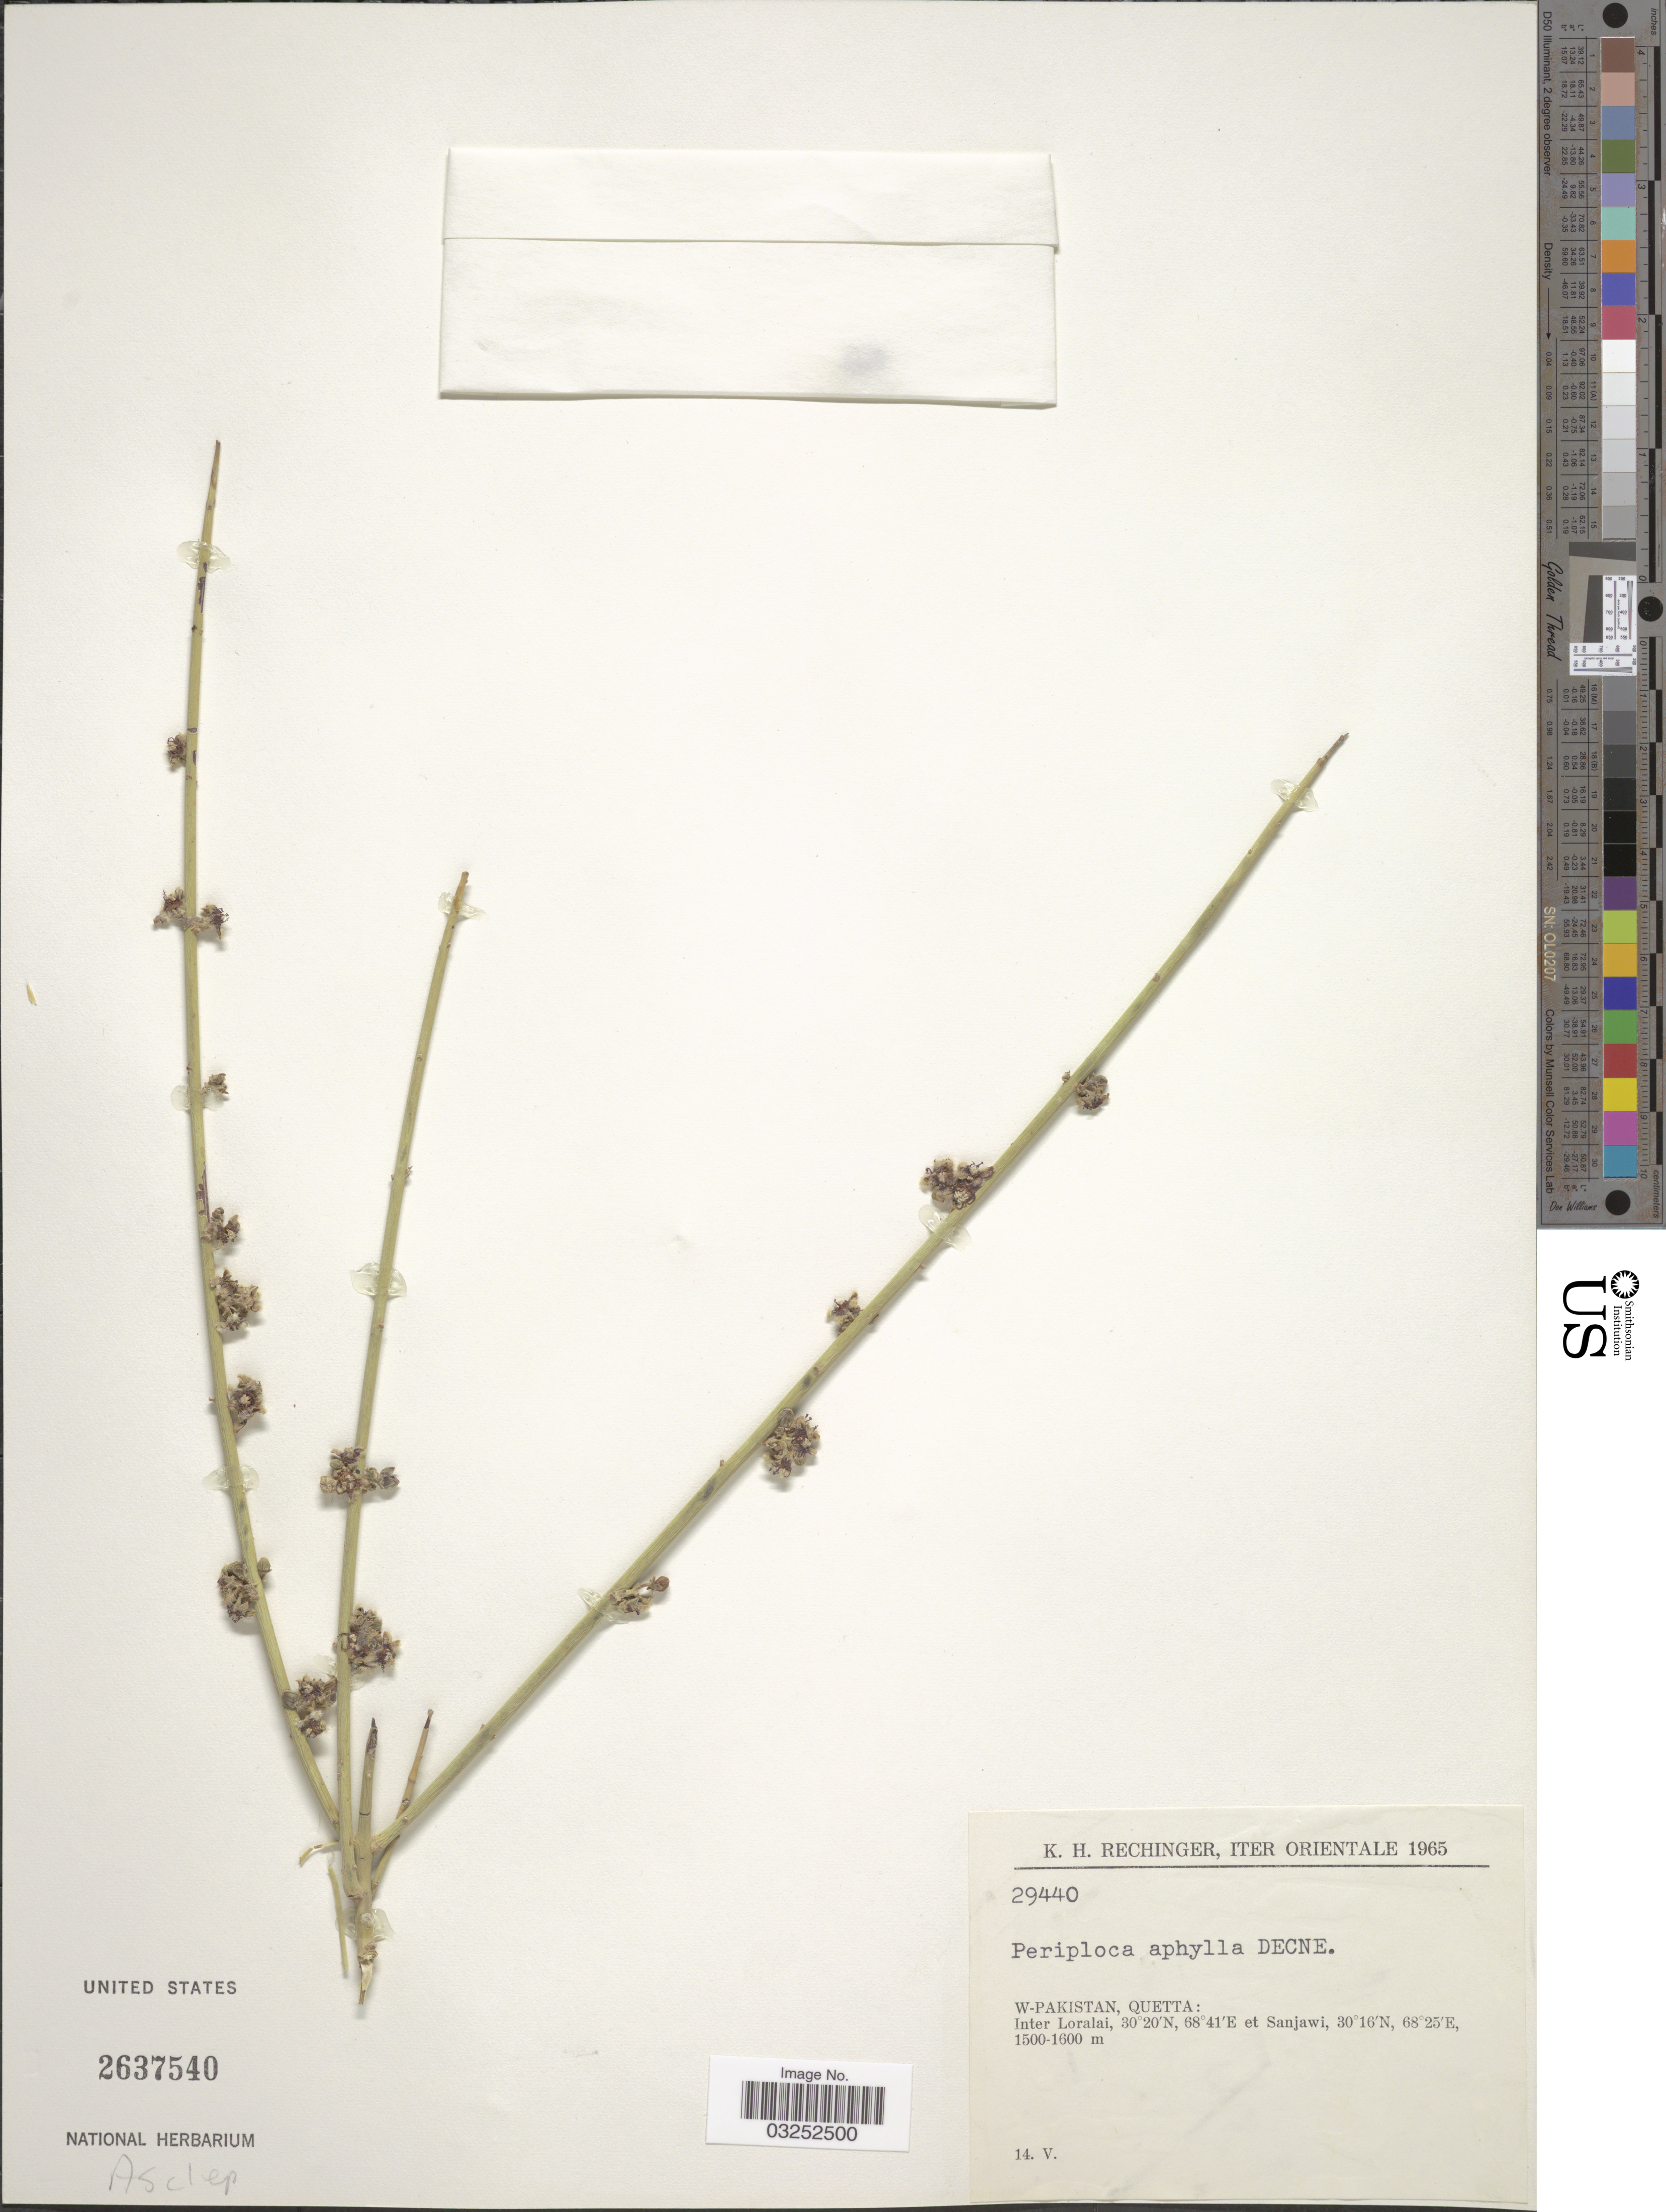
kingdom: Plantae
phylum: Tracheophyta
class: Magnoliopsida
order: Gentianales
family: Apocynaceae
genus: Periploca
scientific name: Periploca aphylla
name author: Decne.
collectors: K. H. Rechinger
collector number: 29440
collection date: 1965-05-14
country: Pakistan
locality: Iter Orientale. W-Pakistan, Quetta: Inter Loralai, et Sanjawi.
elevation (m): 1500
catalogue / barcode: US 2637540